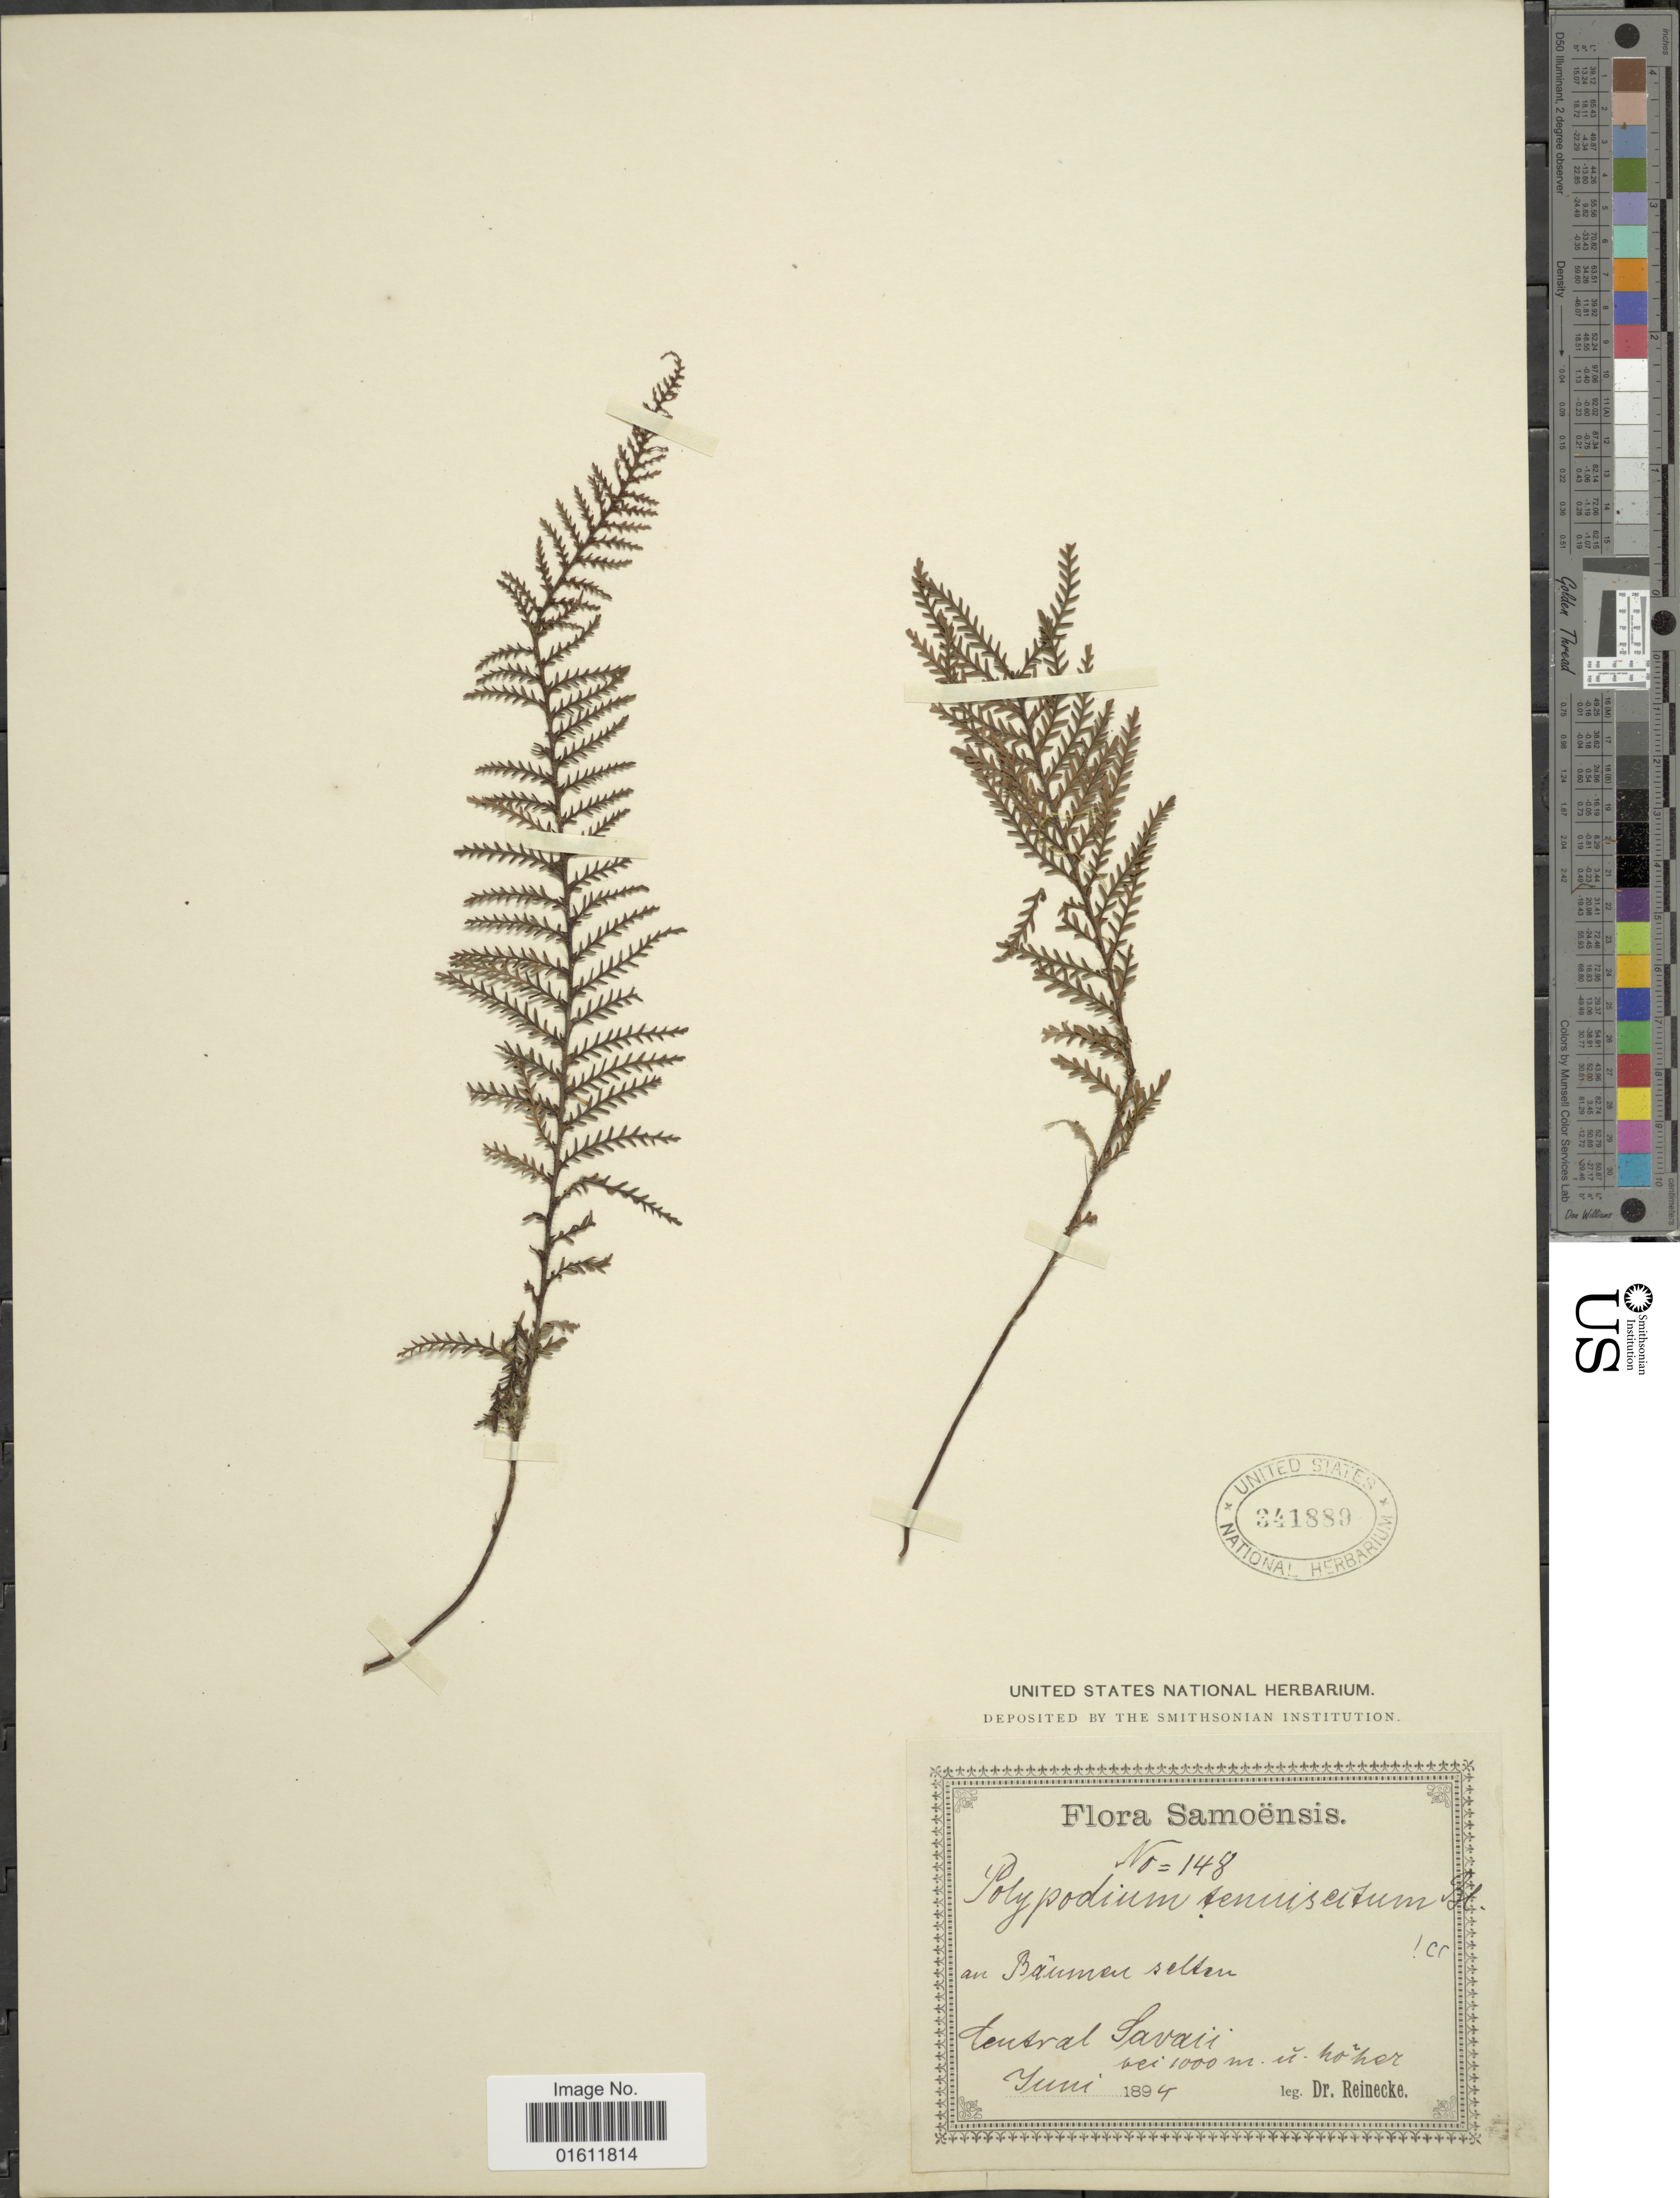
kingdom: Plantae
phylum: Tracheophyta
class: Polypodiopsida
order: Polypodiales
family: Polypodiaceae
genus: Themelium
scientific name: Themelium tenuisectum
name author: (Blume) Parris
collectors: -- Reinecke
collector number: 148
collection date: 1894-06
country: Samoa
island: Savai'i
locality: Central Savaii, au baumon selton. [interpreted]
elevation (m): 1000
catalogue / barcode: US 341889